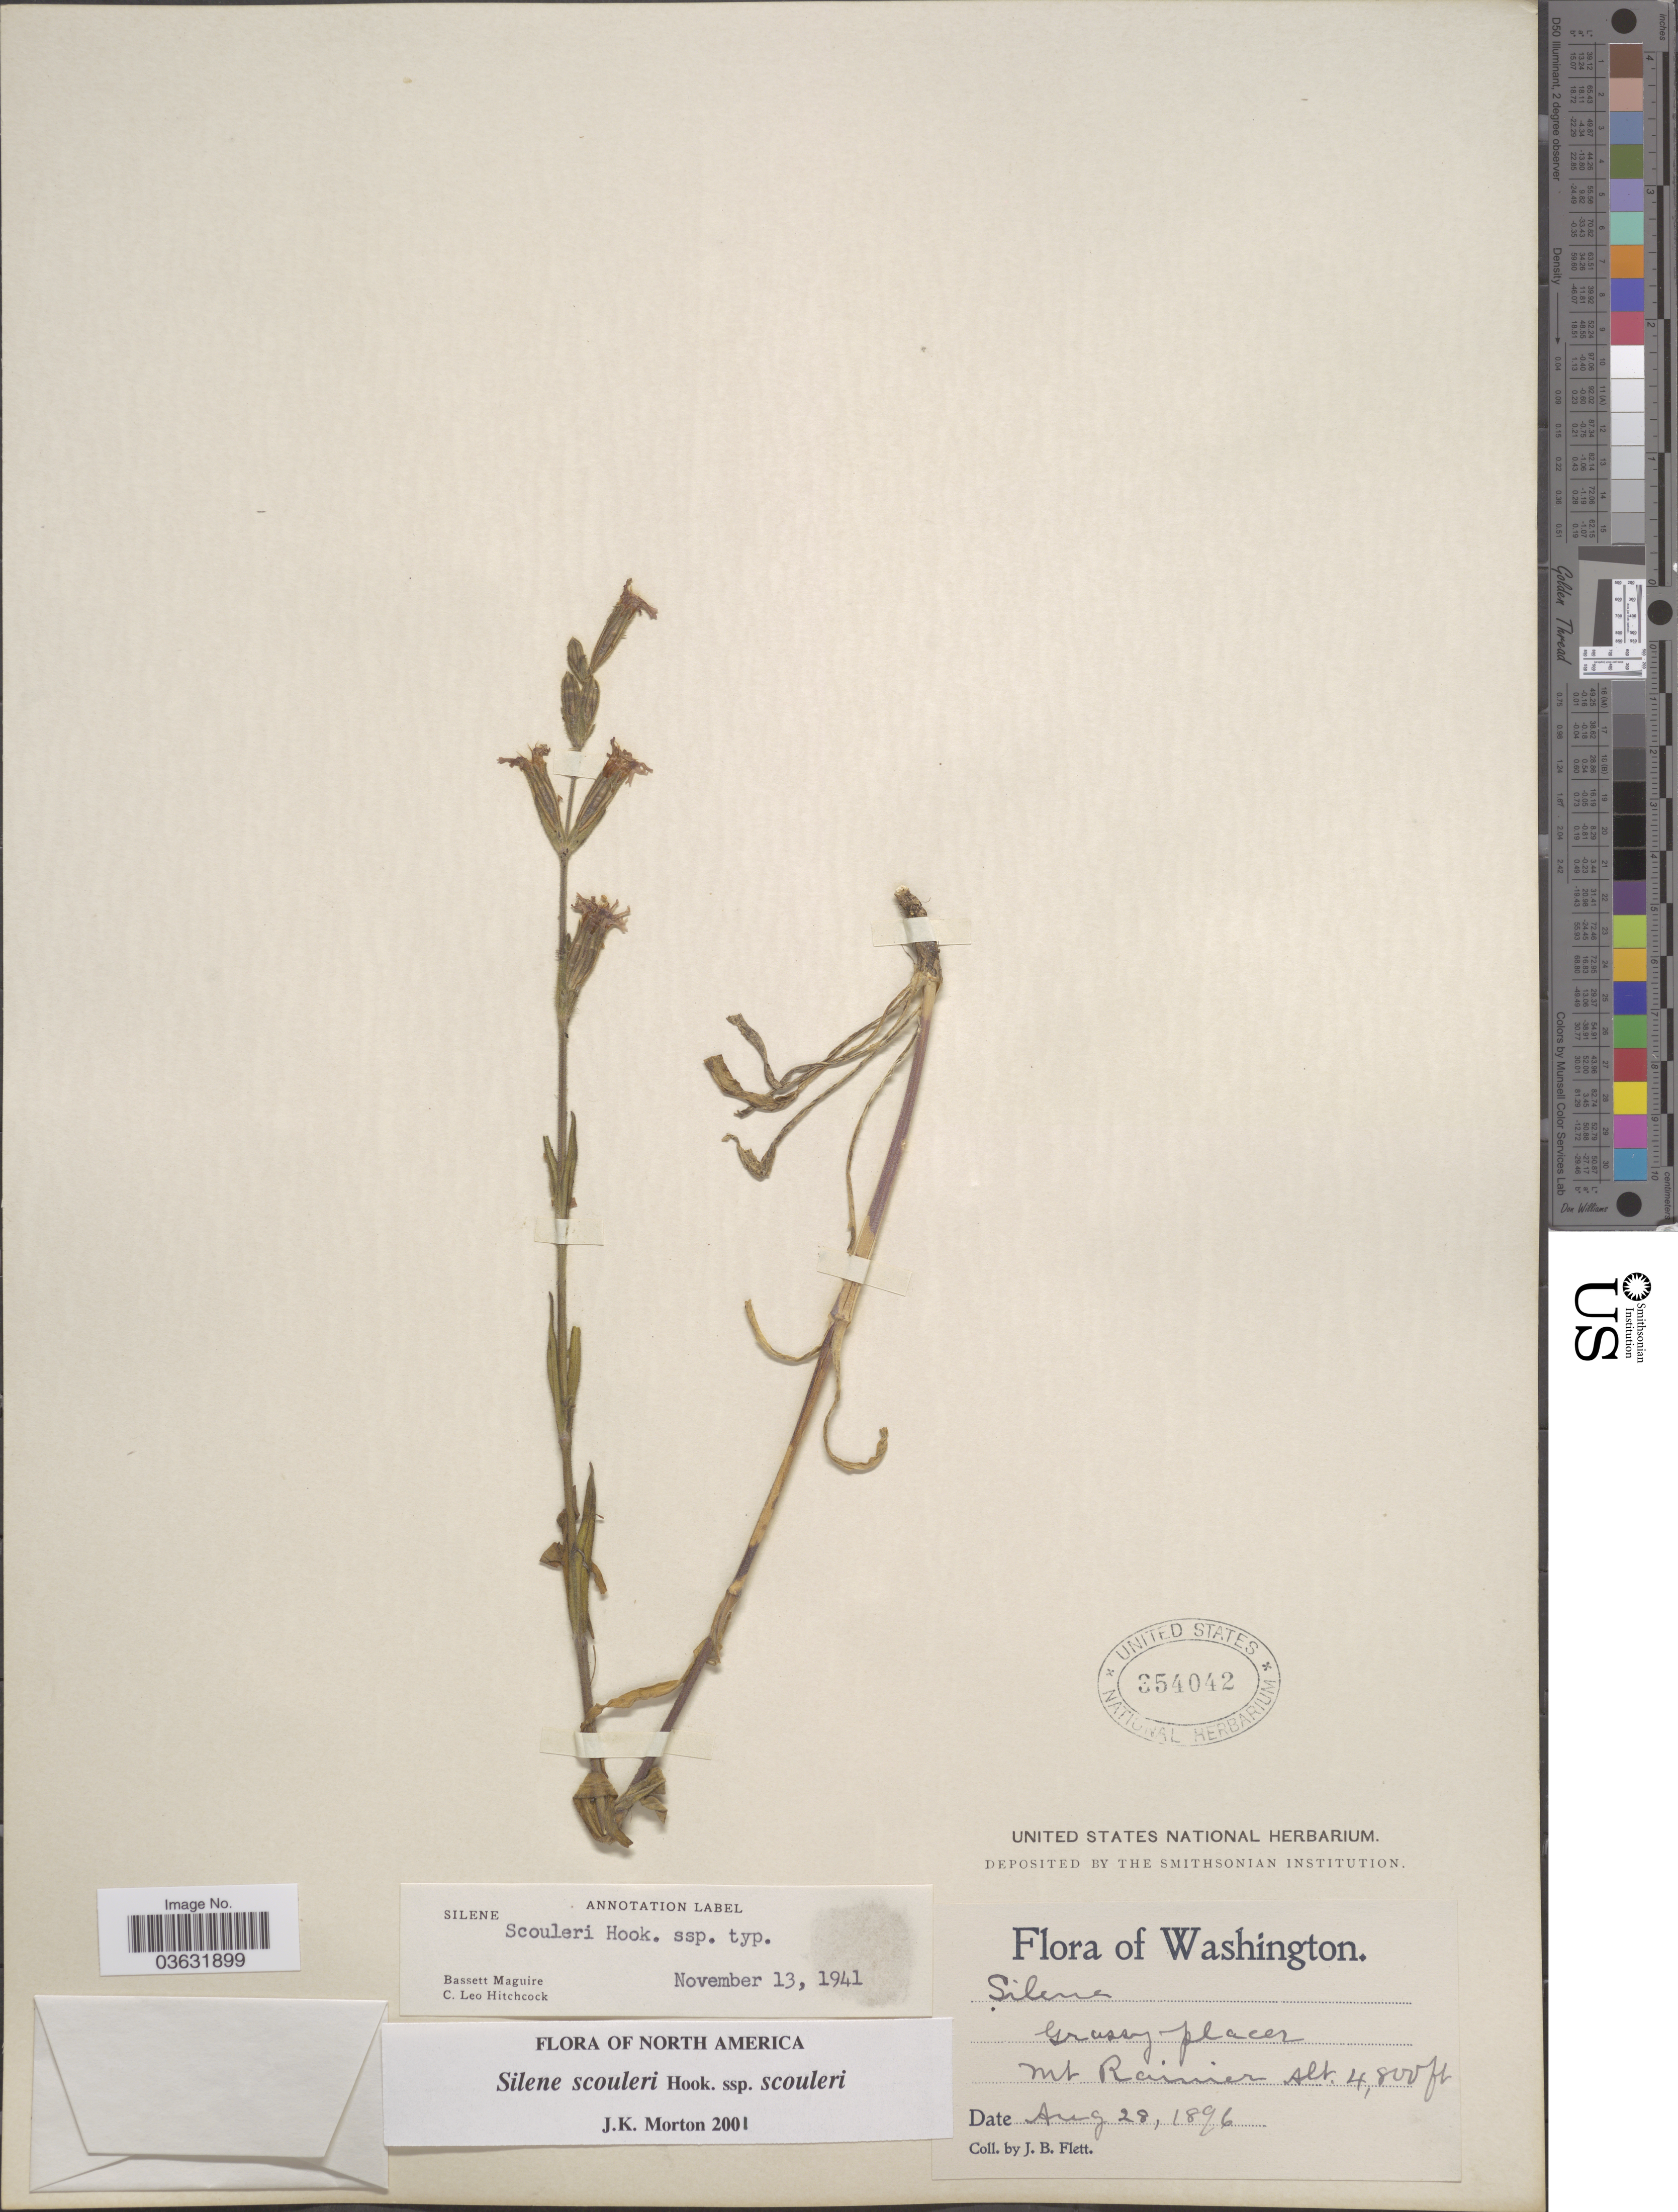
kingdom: Plantae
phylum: Tracheophyta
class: Magnoliopsida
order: Caryophyllales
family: Caryophyllaceae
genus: Silene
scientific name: Silene scouleri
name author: Hook.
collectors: J. Flett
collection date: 1896-08-28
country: United States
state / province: Washington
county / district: Pierce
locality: Mt Rainier.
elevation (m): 1463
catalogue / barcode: US 354042